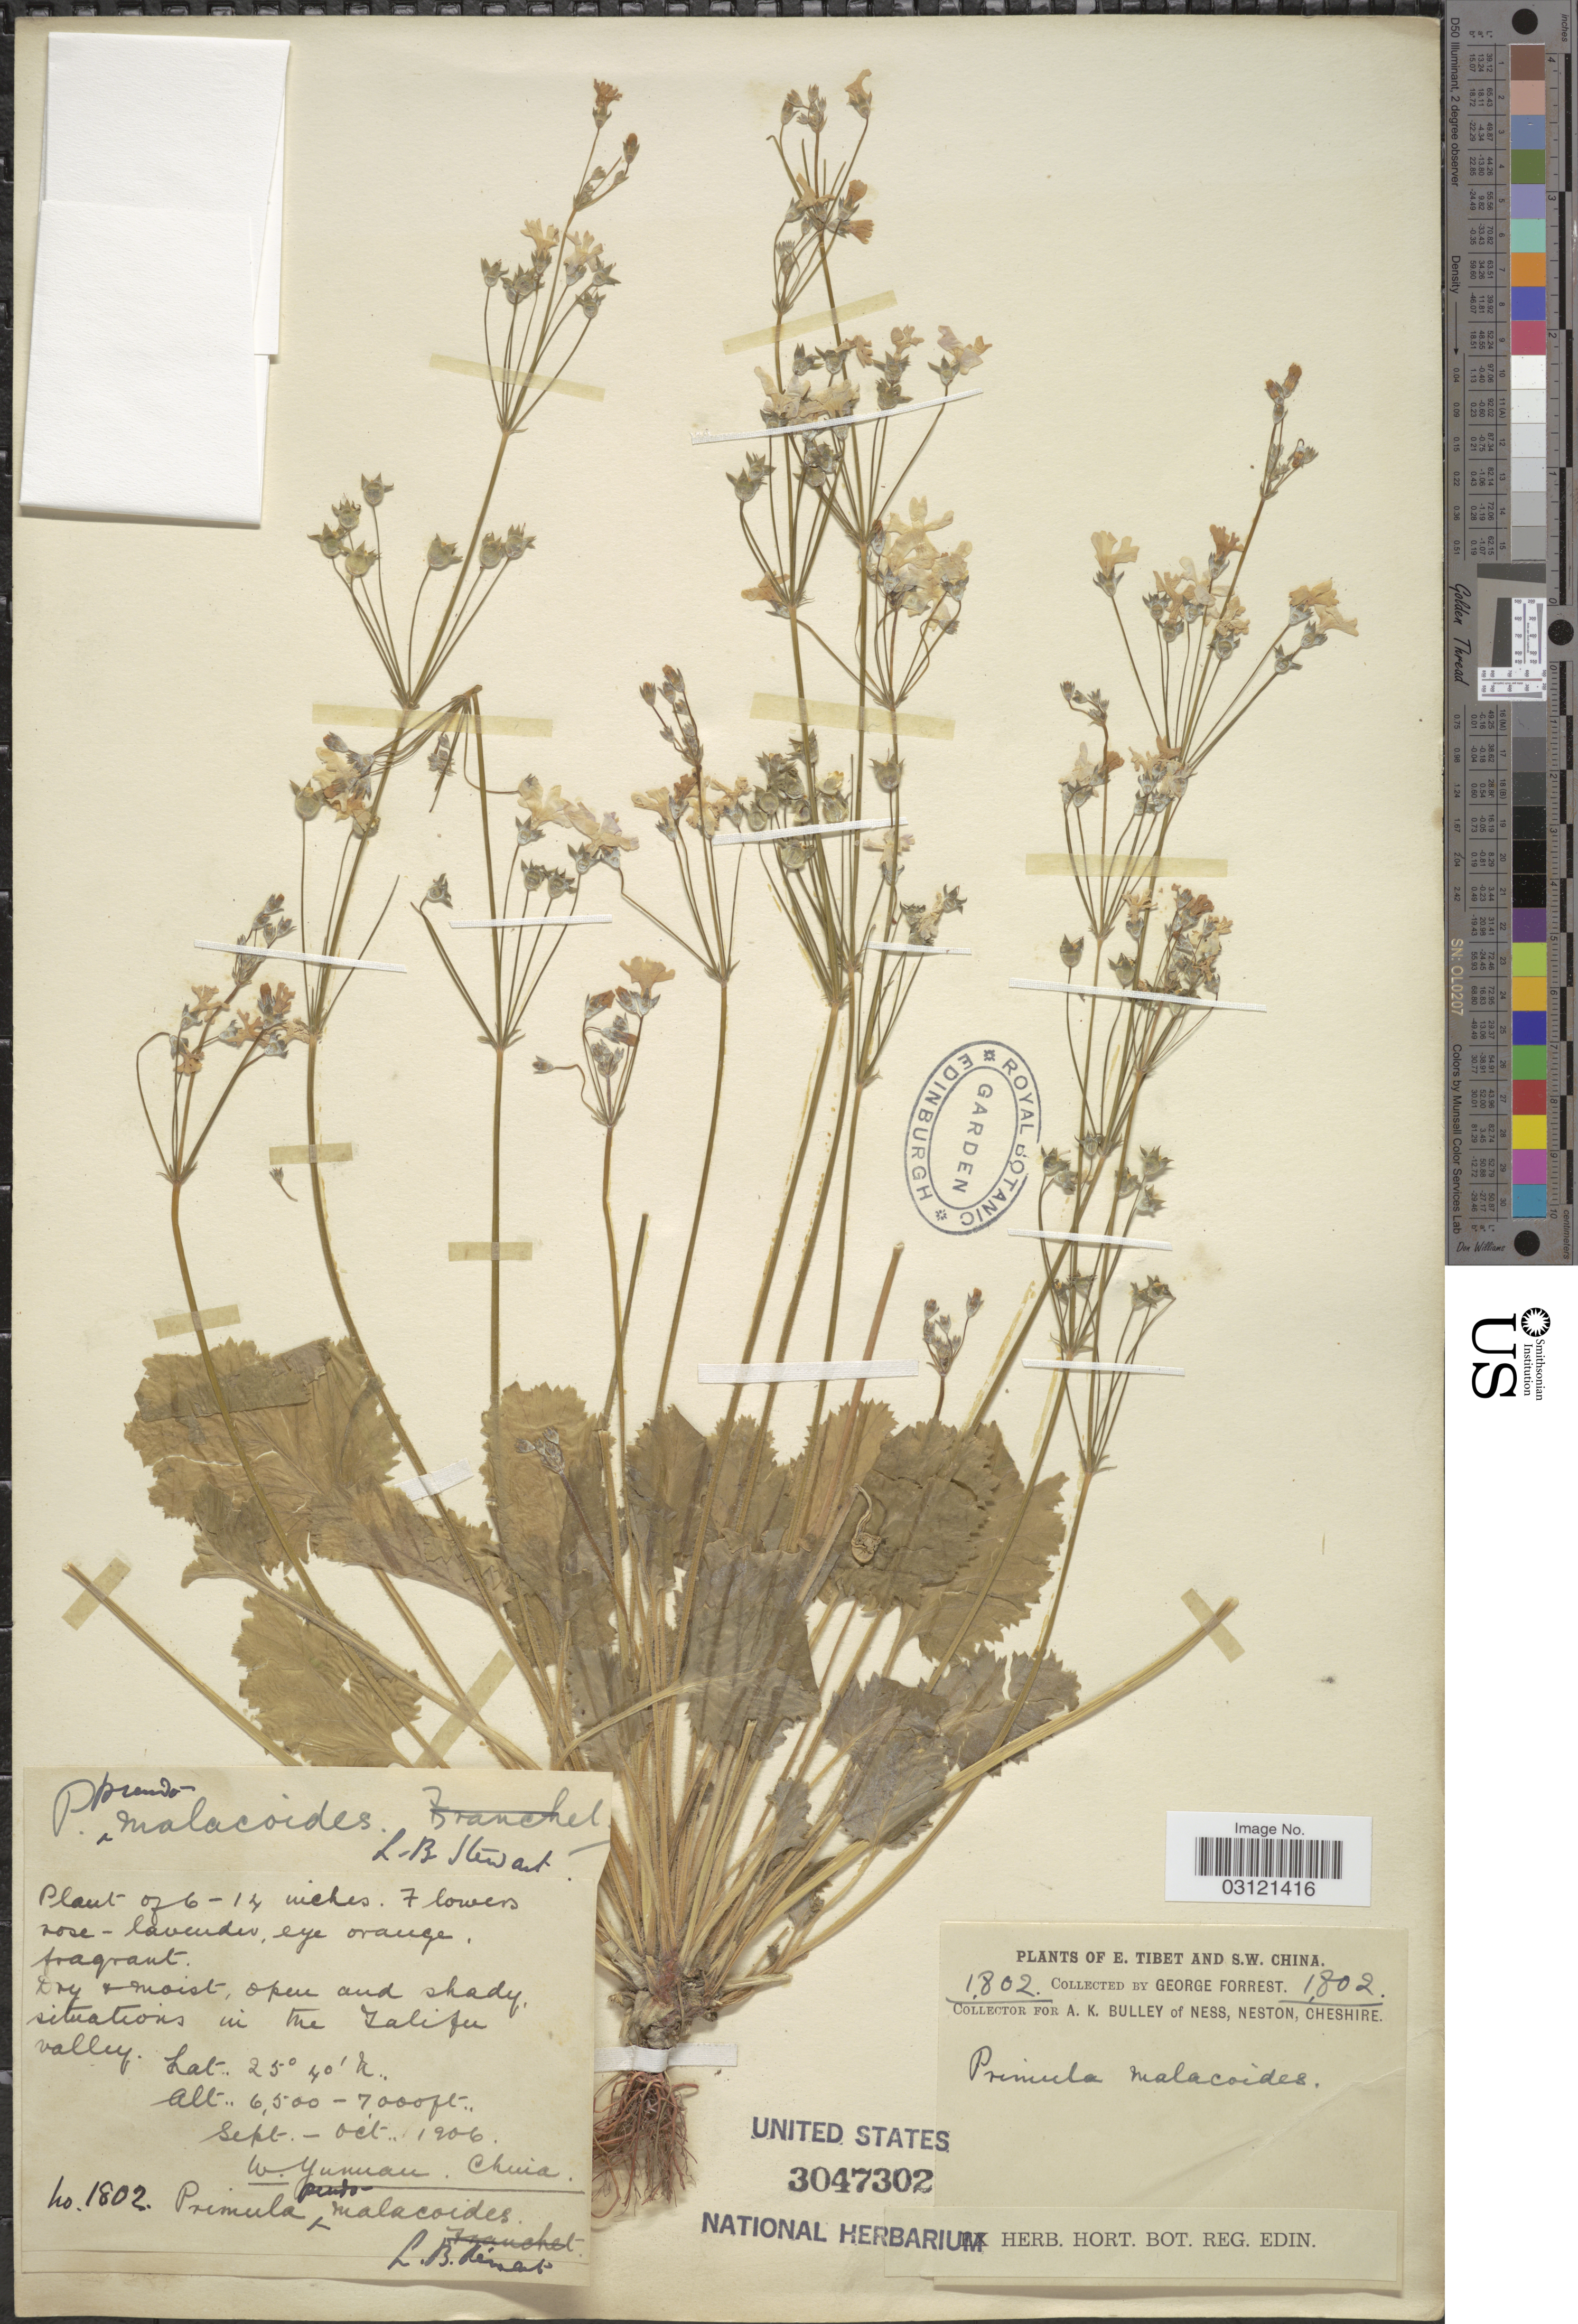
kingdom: Plantae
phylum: Tracheophyta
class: Magnoliopsida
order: Ericales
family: Primulaceae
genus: Primula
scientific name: Primula malacoides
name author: Franch.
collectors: G. Forrest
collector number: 1802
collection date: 1906-09/1906-10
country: China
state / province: Yunnan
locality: S.W. China. W. Yunnan. Open and shady, situations in the Jalifu [interpreted] valley.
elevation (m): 1981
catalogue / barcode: US 3047302